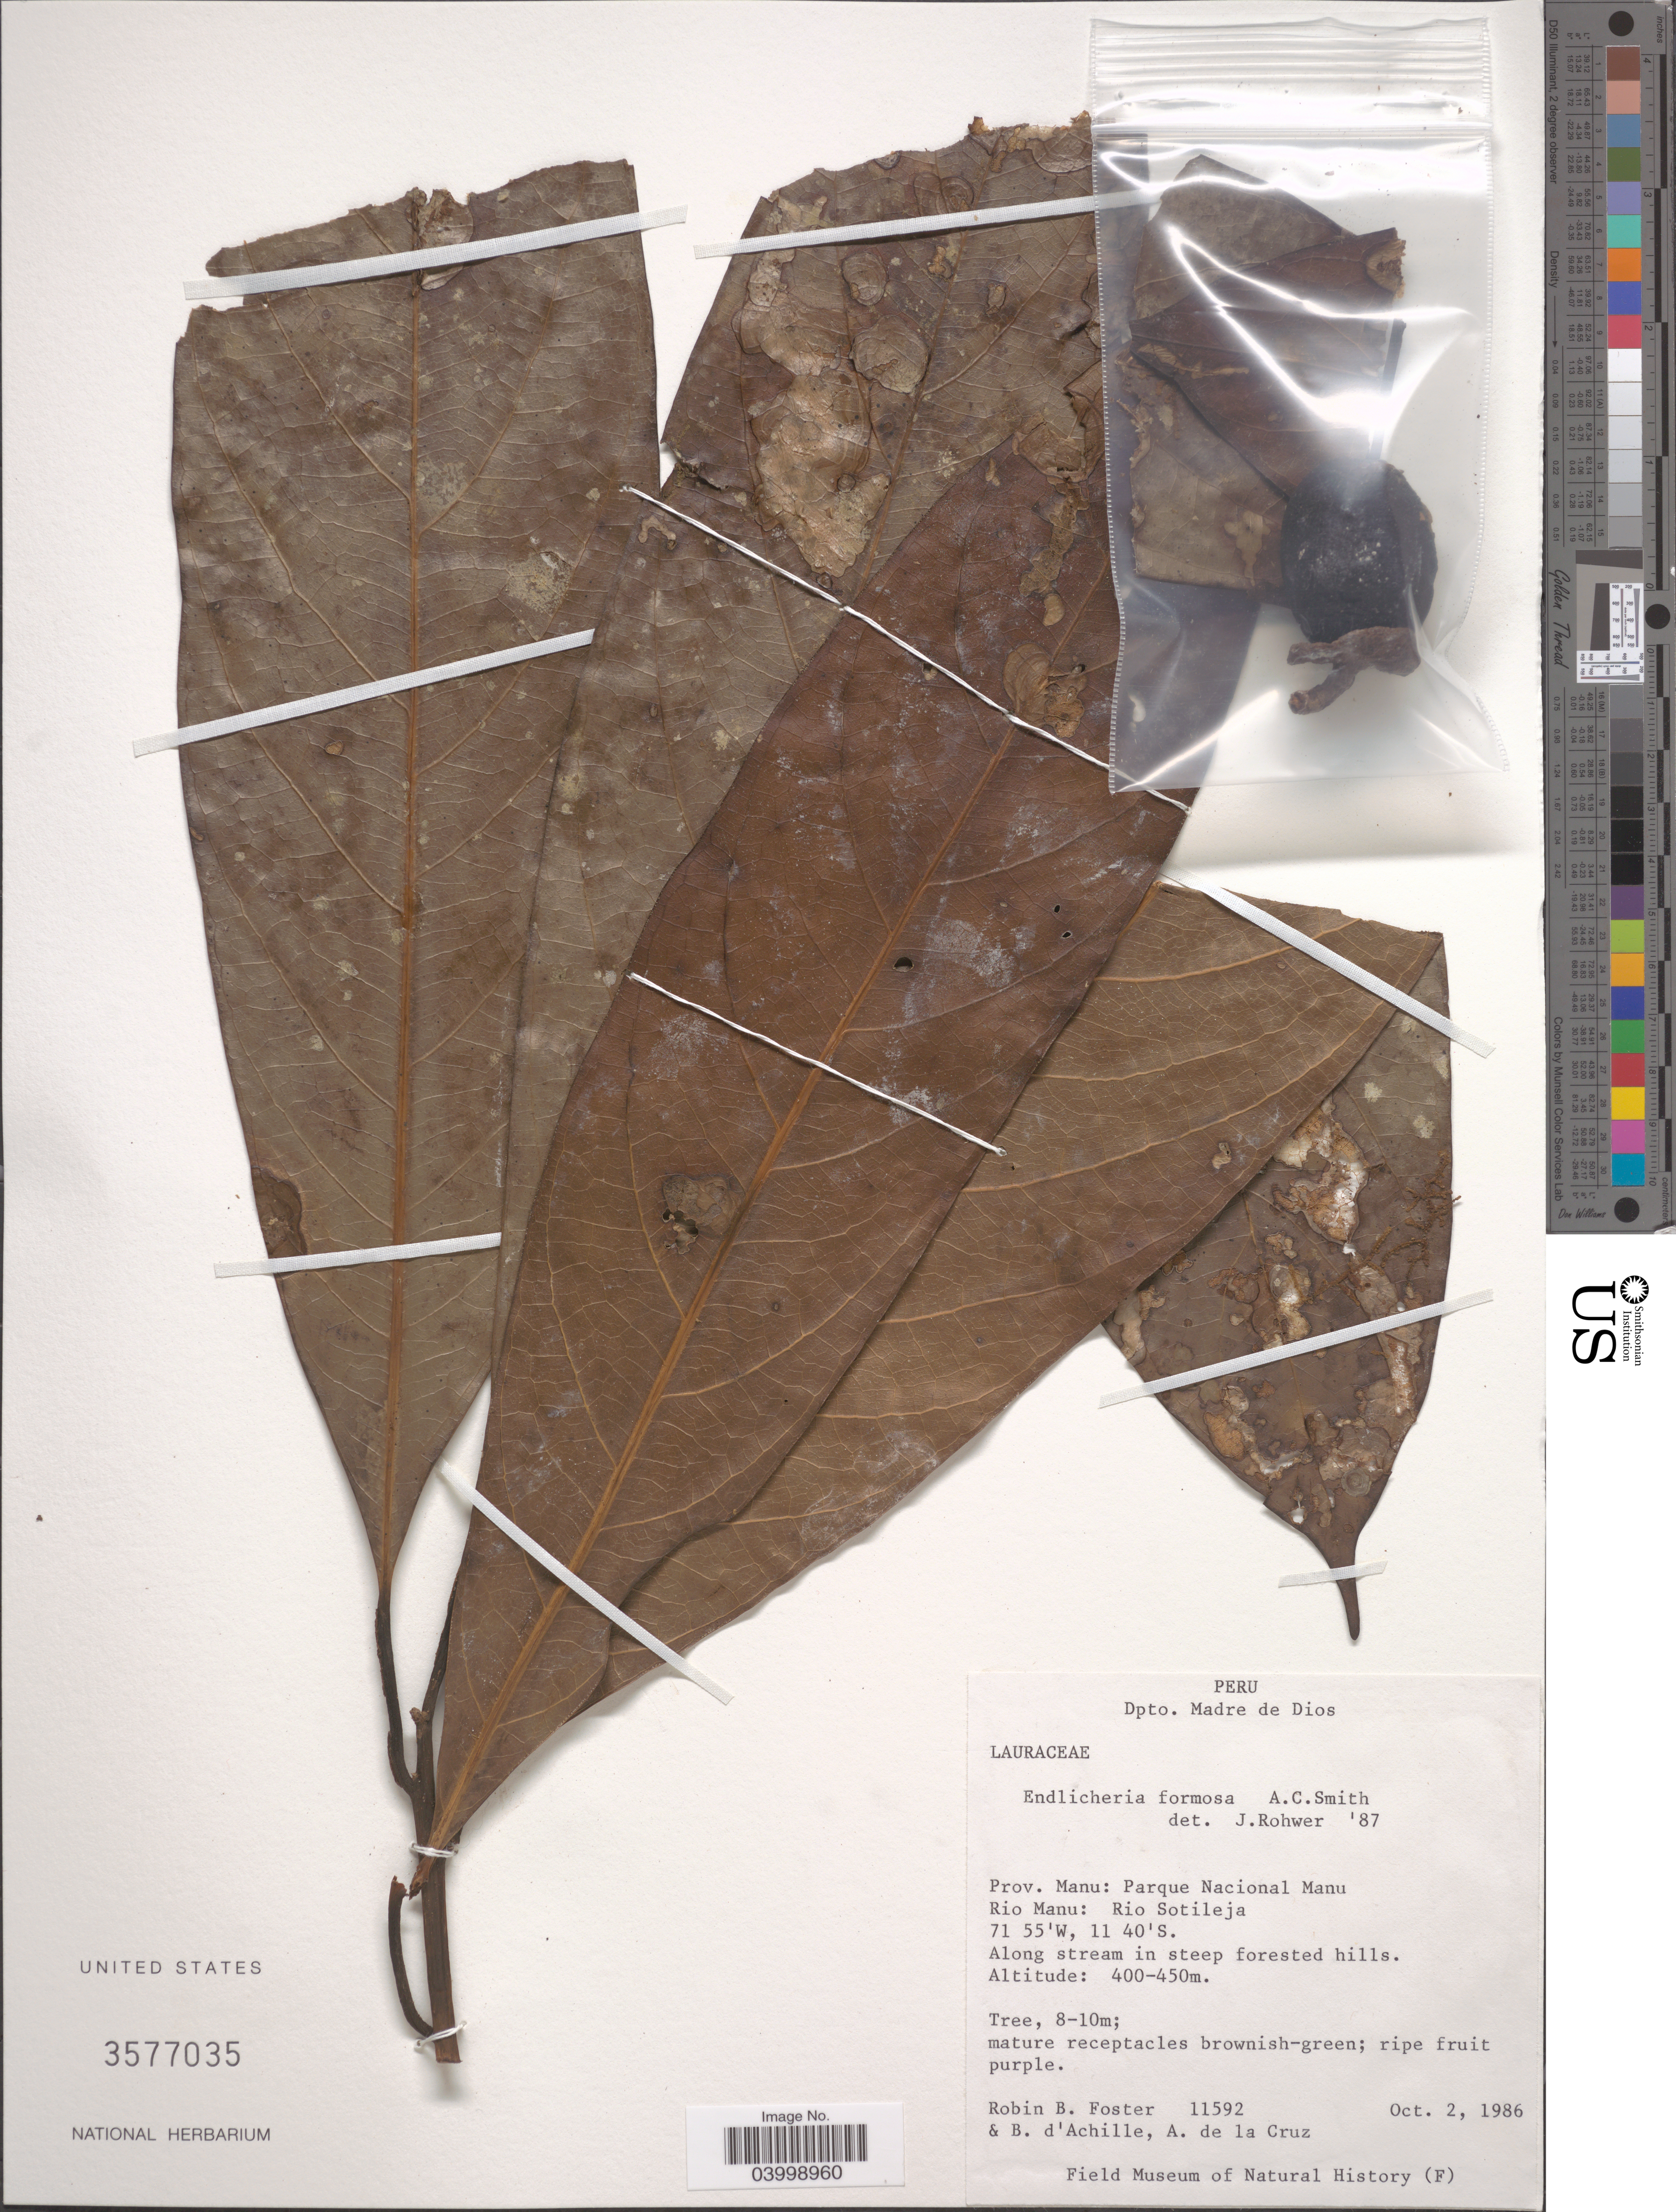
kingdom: Plantae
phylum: Tracheophyta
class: Magnoliopsida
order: Laurales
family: Lauraceae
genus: Endlicheria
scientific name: Endlicheria formosa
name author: A.C. Sm.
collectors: R. B. Foster, B. d'Achille & A. de la Cruz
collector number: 11592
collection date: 1986-10-02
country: Peru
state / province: Madre de Dios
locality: Dpto. Madre de Dios. Prov. Manu: Parque Nacional Manu. Rio Manu: Rio Sotileja. Along stream in steep forested hills.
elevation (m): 400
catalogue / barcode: US 3577035